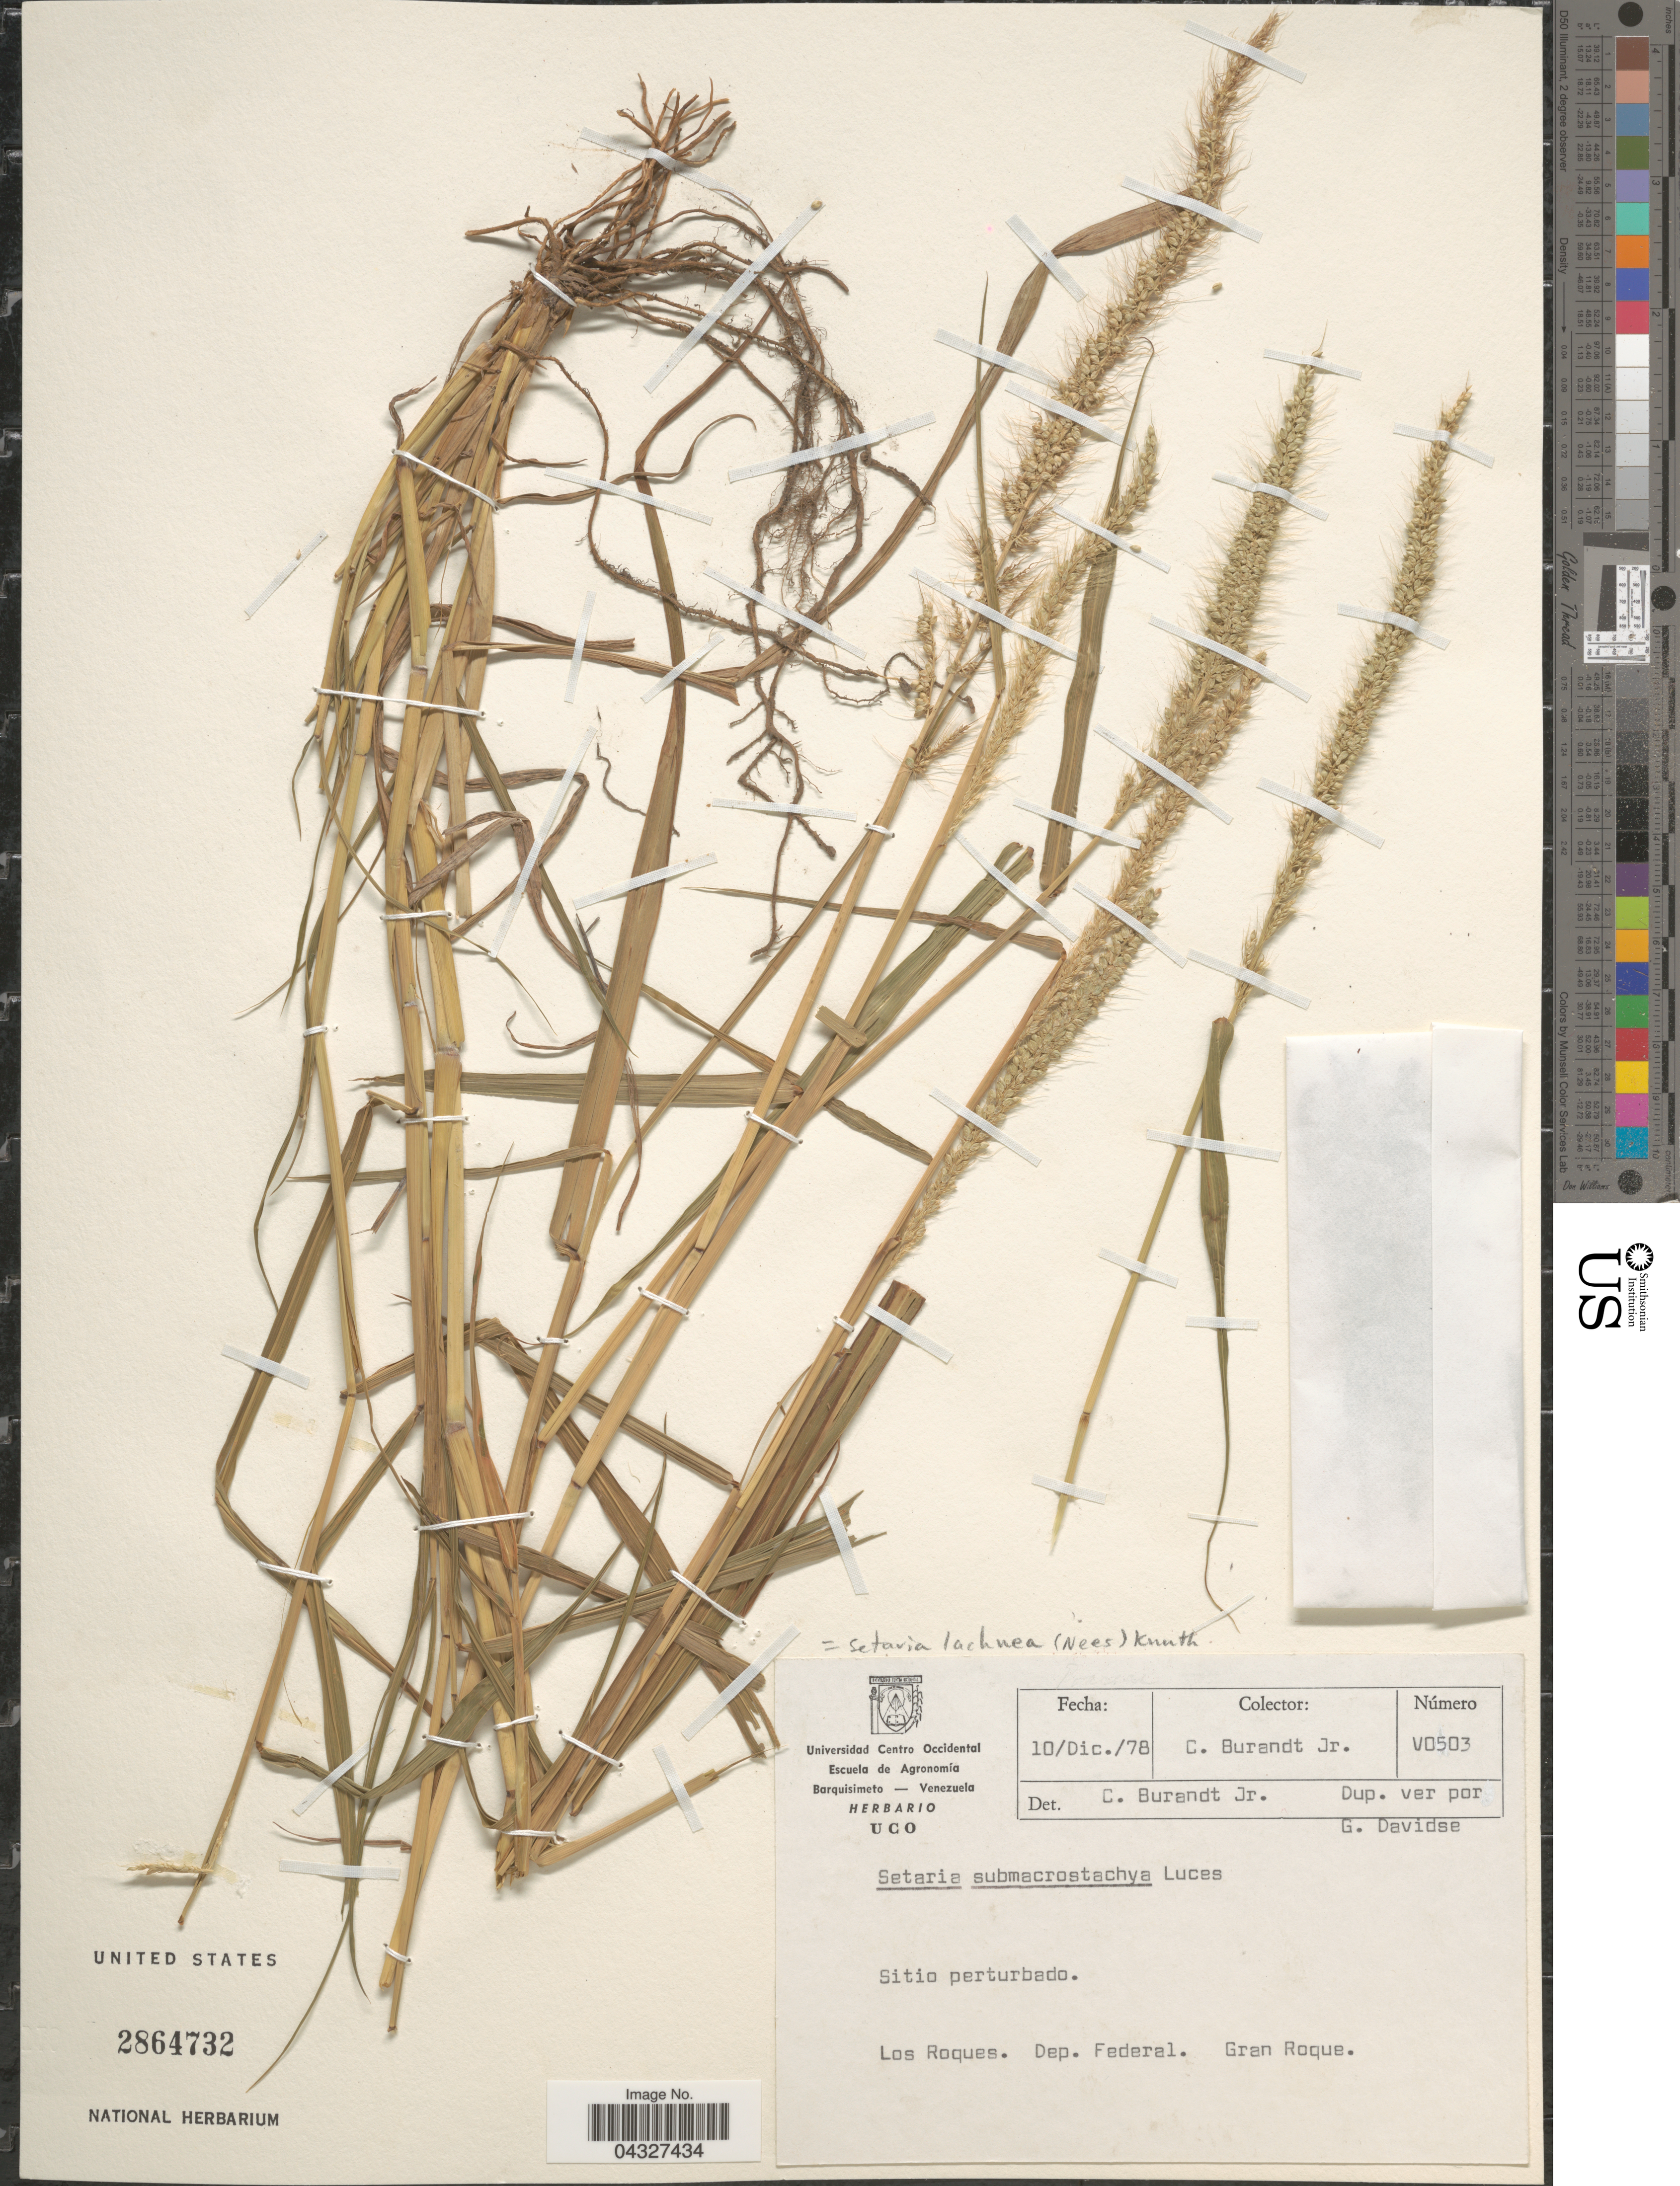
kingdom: Plantae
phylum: Tracheophyta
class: Liliopsida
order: Poales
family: Poaceae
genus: Setaria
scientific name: Setaria lachnea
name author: (Nees) Kunth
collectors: C. Burandt Jr.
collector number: V0503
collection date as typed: Transcribed d/m/y: 10/12/78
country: Venezuela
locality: Los Roques. Dep. Federal. Gran Roque.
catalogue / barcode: US 2864732